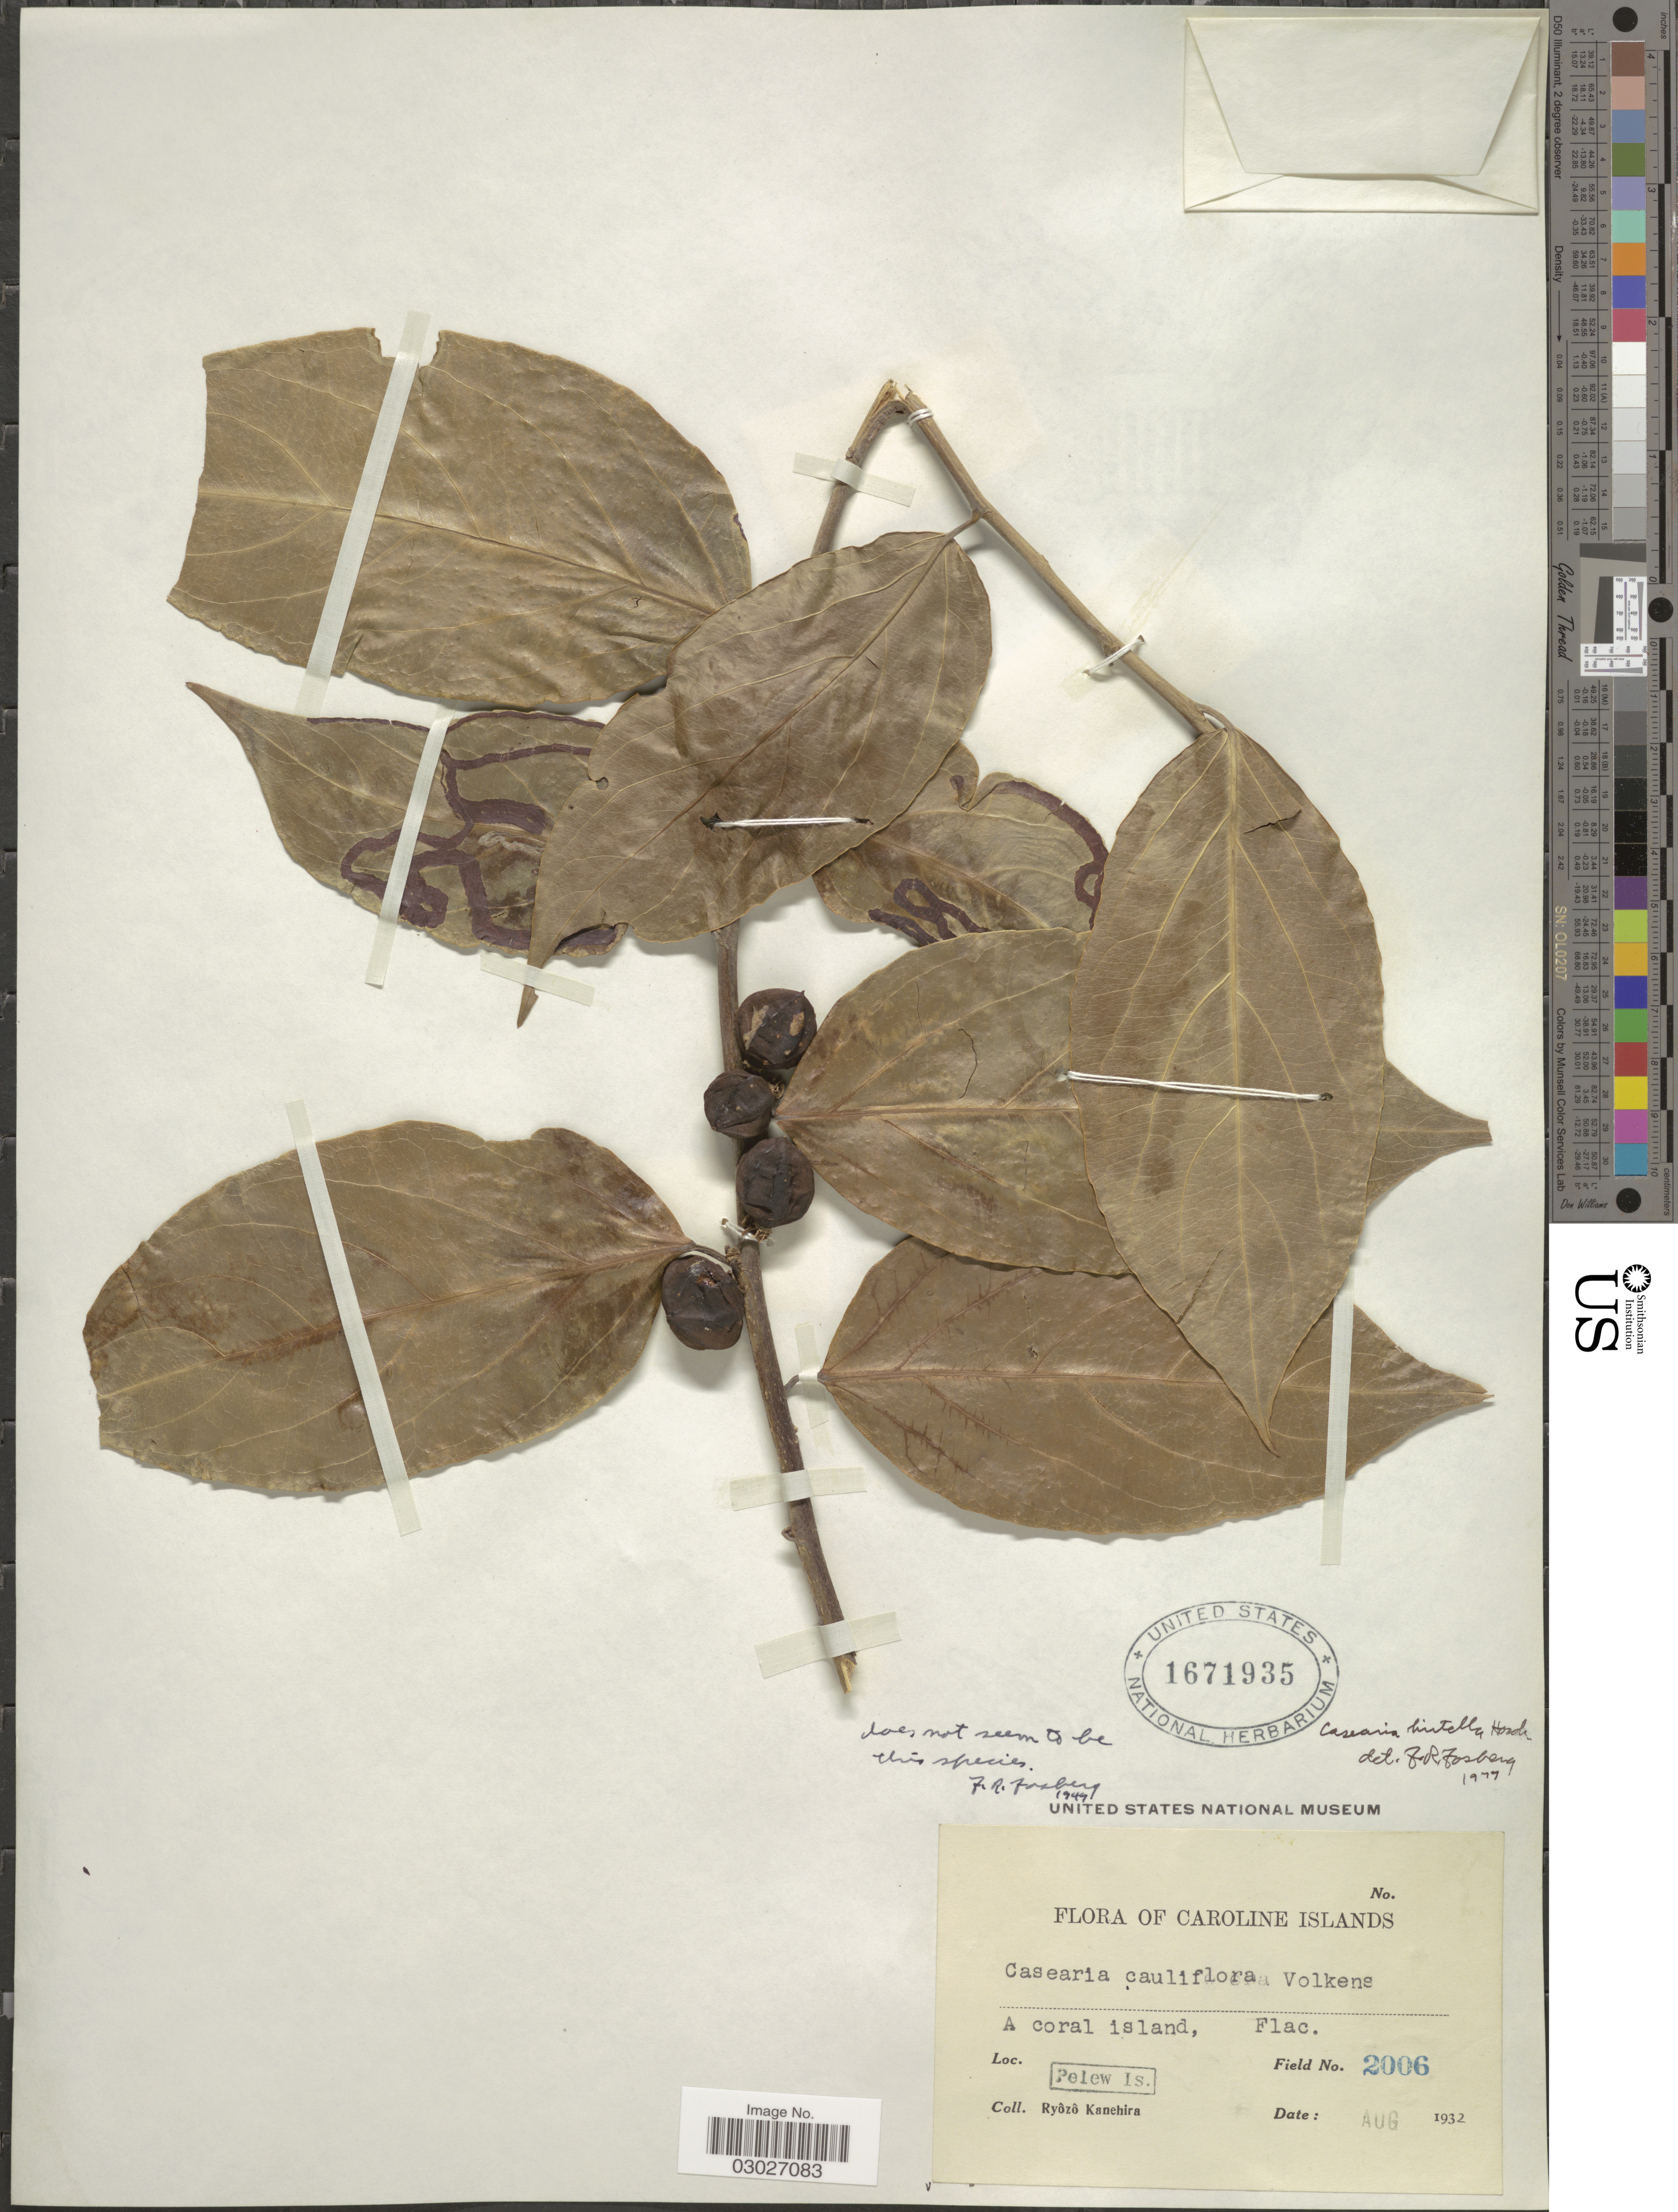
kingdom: Plantae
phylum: Tracheophyta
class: Magnoliopsida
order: Malpighiales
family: Salicaceae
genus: Casearia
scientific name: Casearia hirtella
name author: Hosok.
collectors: R. Kanehira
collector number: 2006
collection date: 1932-08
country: Palau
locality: Caroline Islands. A coral island, Pelew Is.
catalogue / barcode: US 1671935